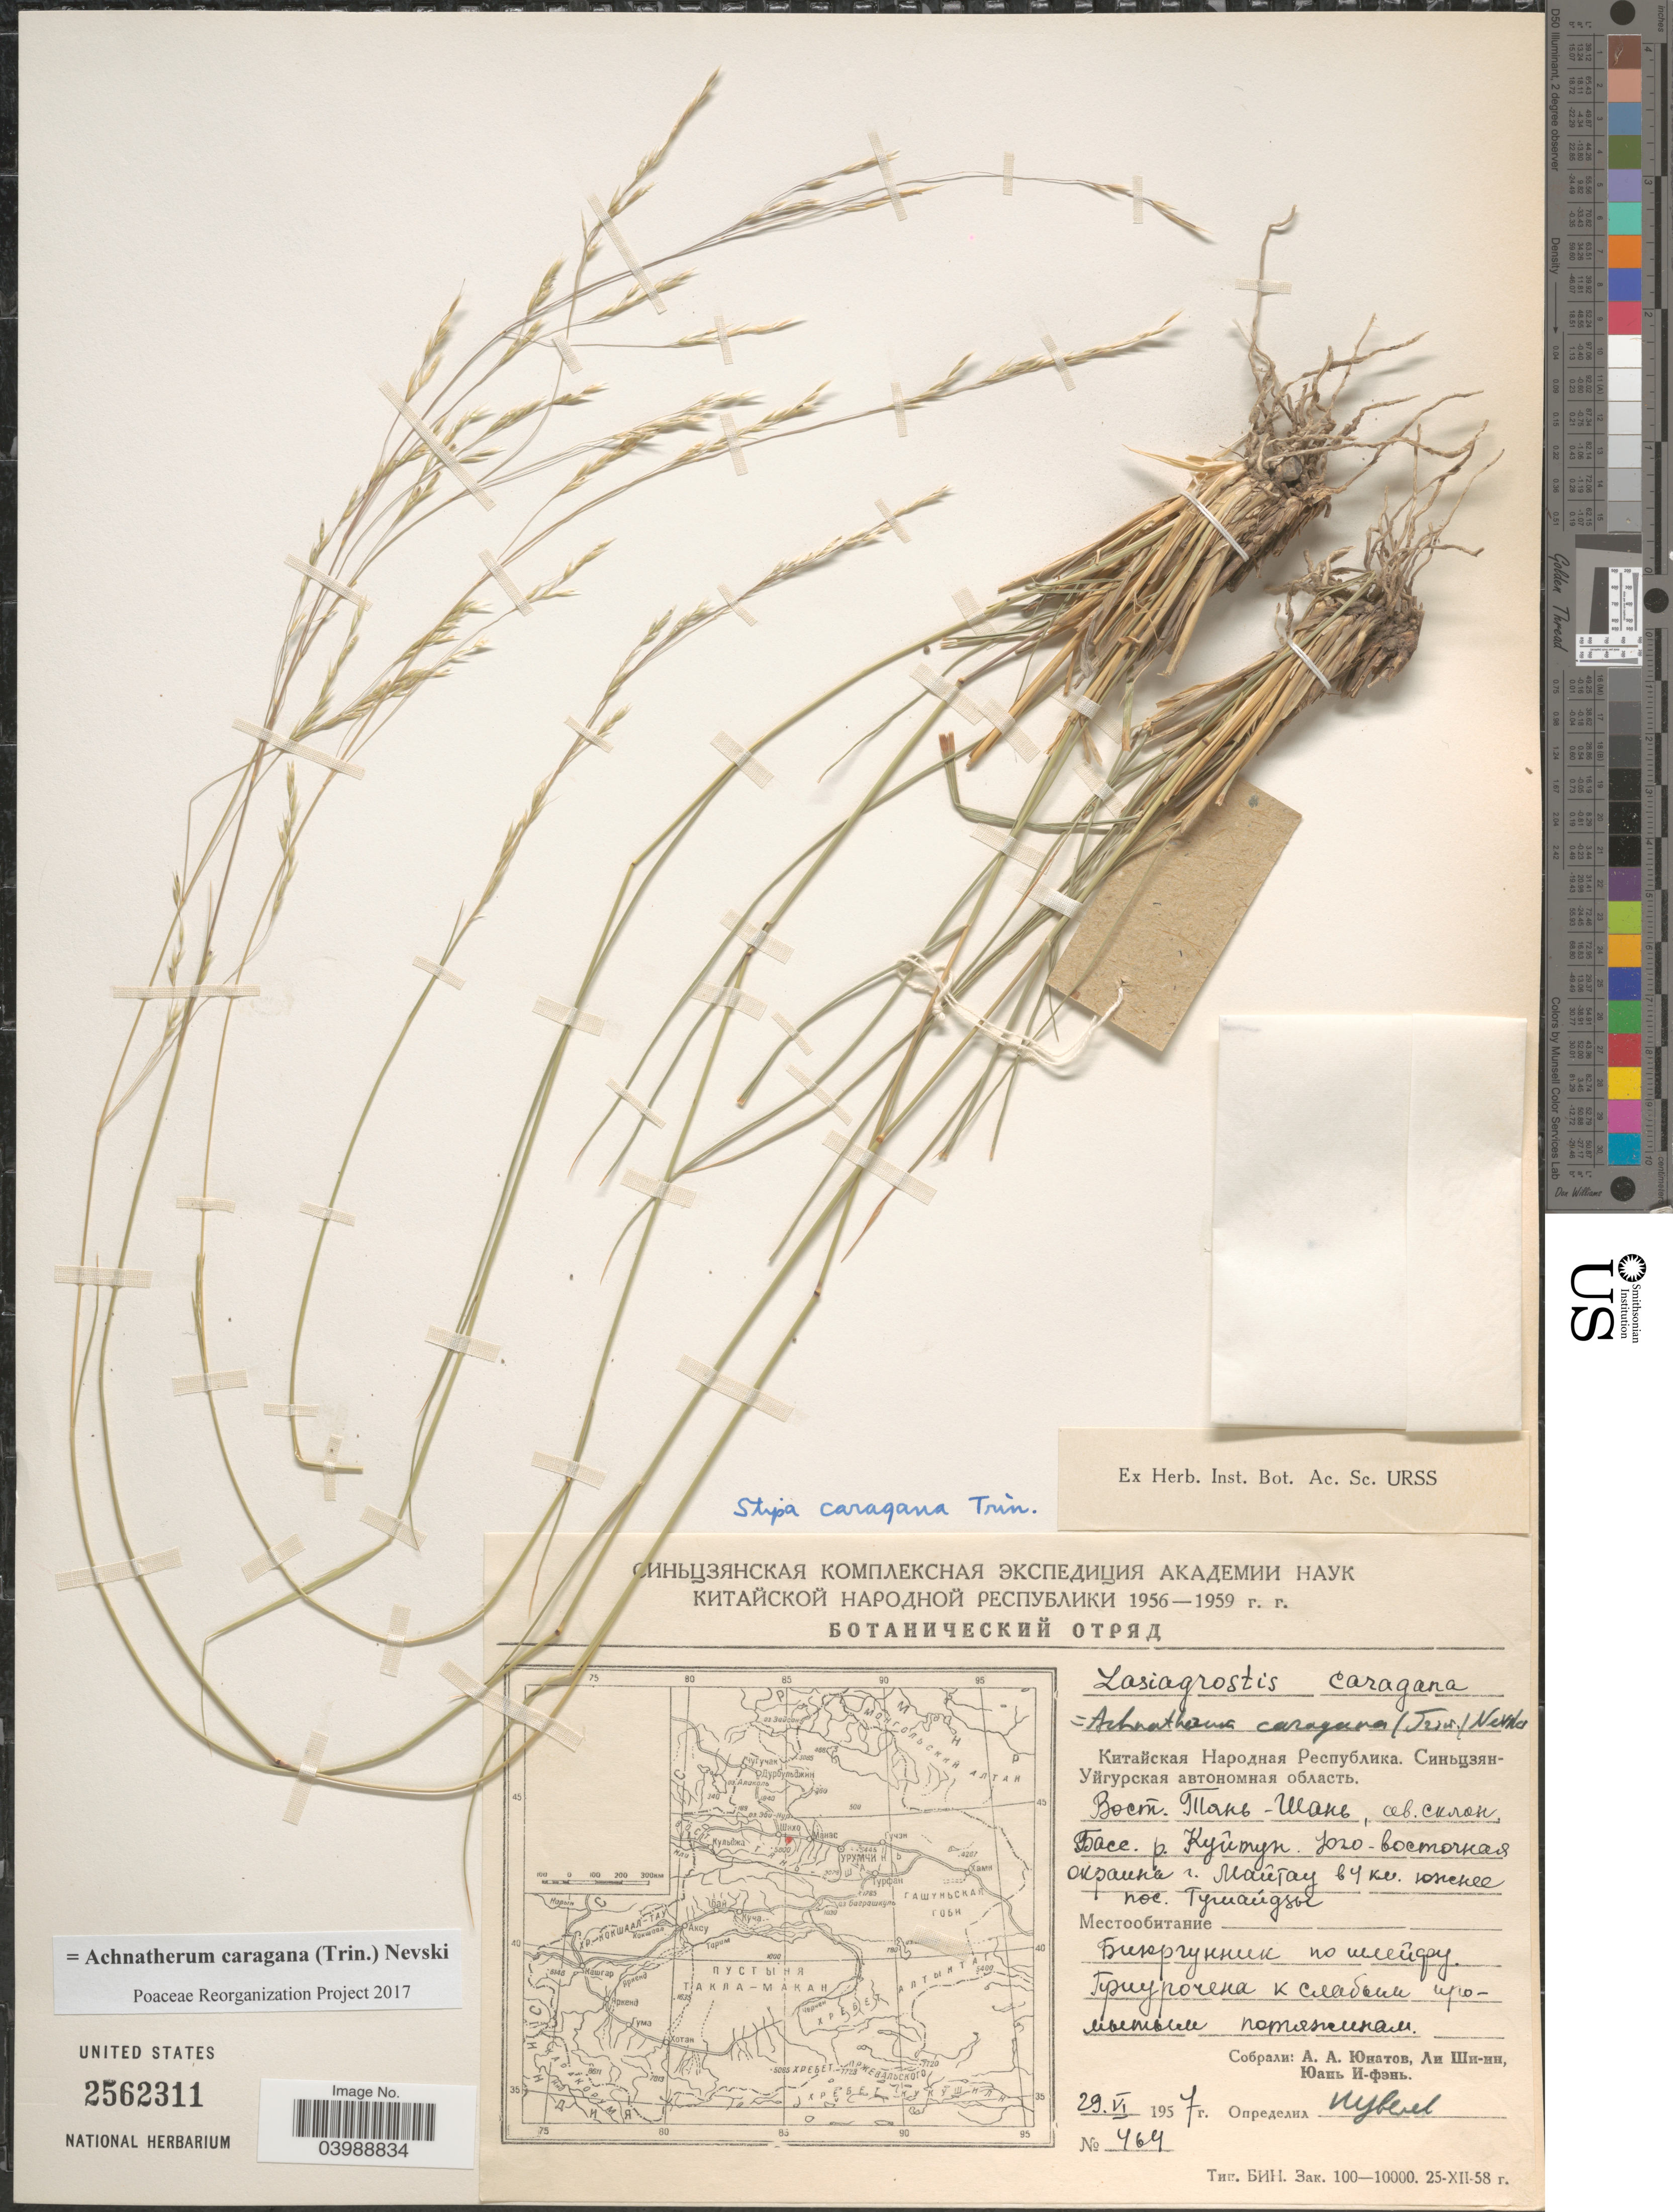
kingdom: Plantae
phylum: Tracheophyta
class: Liliopsida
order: Poales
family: Poaceae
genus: Achnatherum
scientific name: Achnatherum caragana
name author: (Trin.) Nevski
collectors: A. Unatov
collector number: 464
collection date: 1957-06-29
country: China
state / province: Xinjiang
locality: Basin of river Kuytun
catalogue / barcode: US 2562311